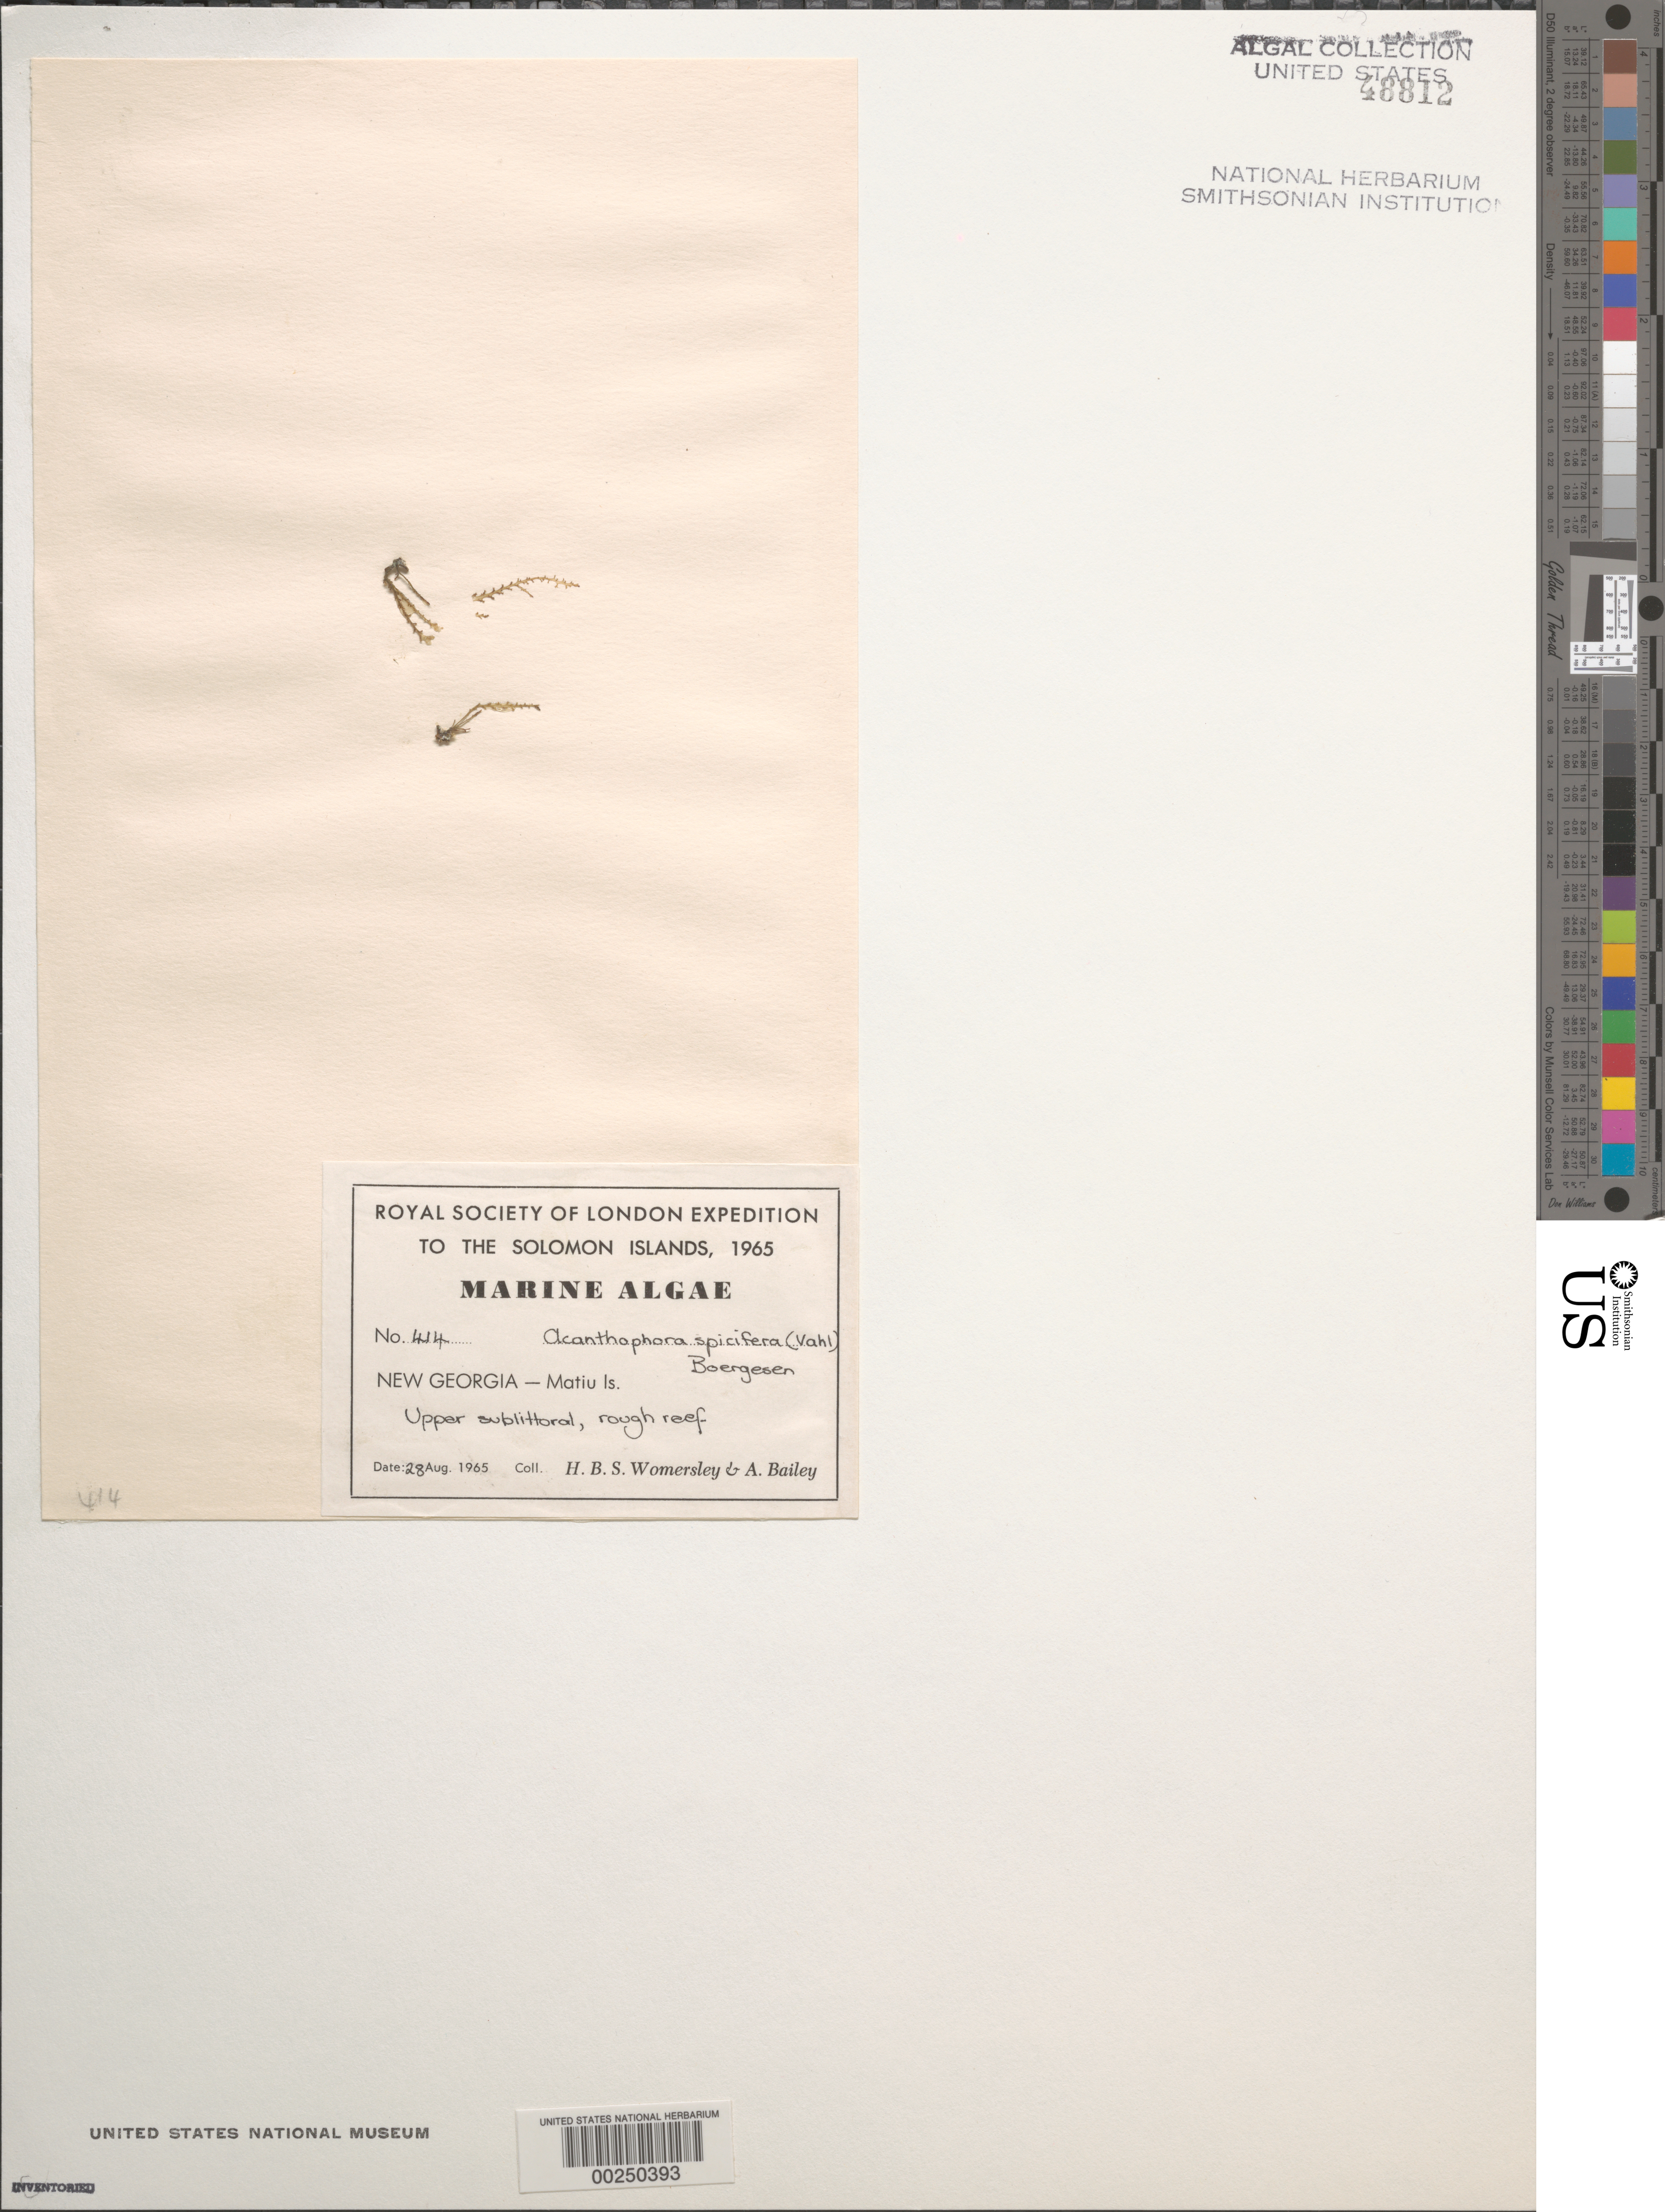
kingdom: Plantae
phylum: Rhodophyta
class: Florideophyceae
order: Ceramiales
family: Rhodomelaceae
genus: Acanthophora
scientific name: Acanthophora spicifera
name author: (Vahl) Børgesen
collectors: H. B. S. Womersley & A. Bailey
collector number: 414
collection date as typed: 28 Aug 1965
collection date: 1965-08-28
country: Solomon Islands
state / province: Western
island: Matiu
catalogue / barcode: US 48812